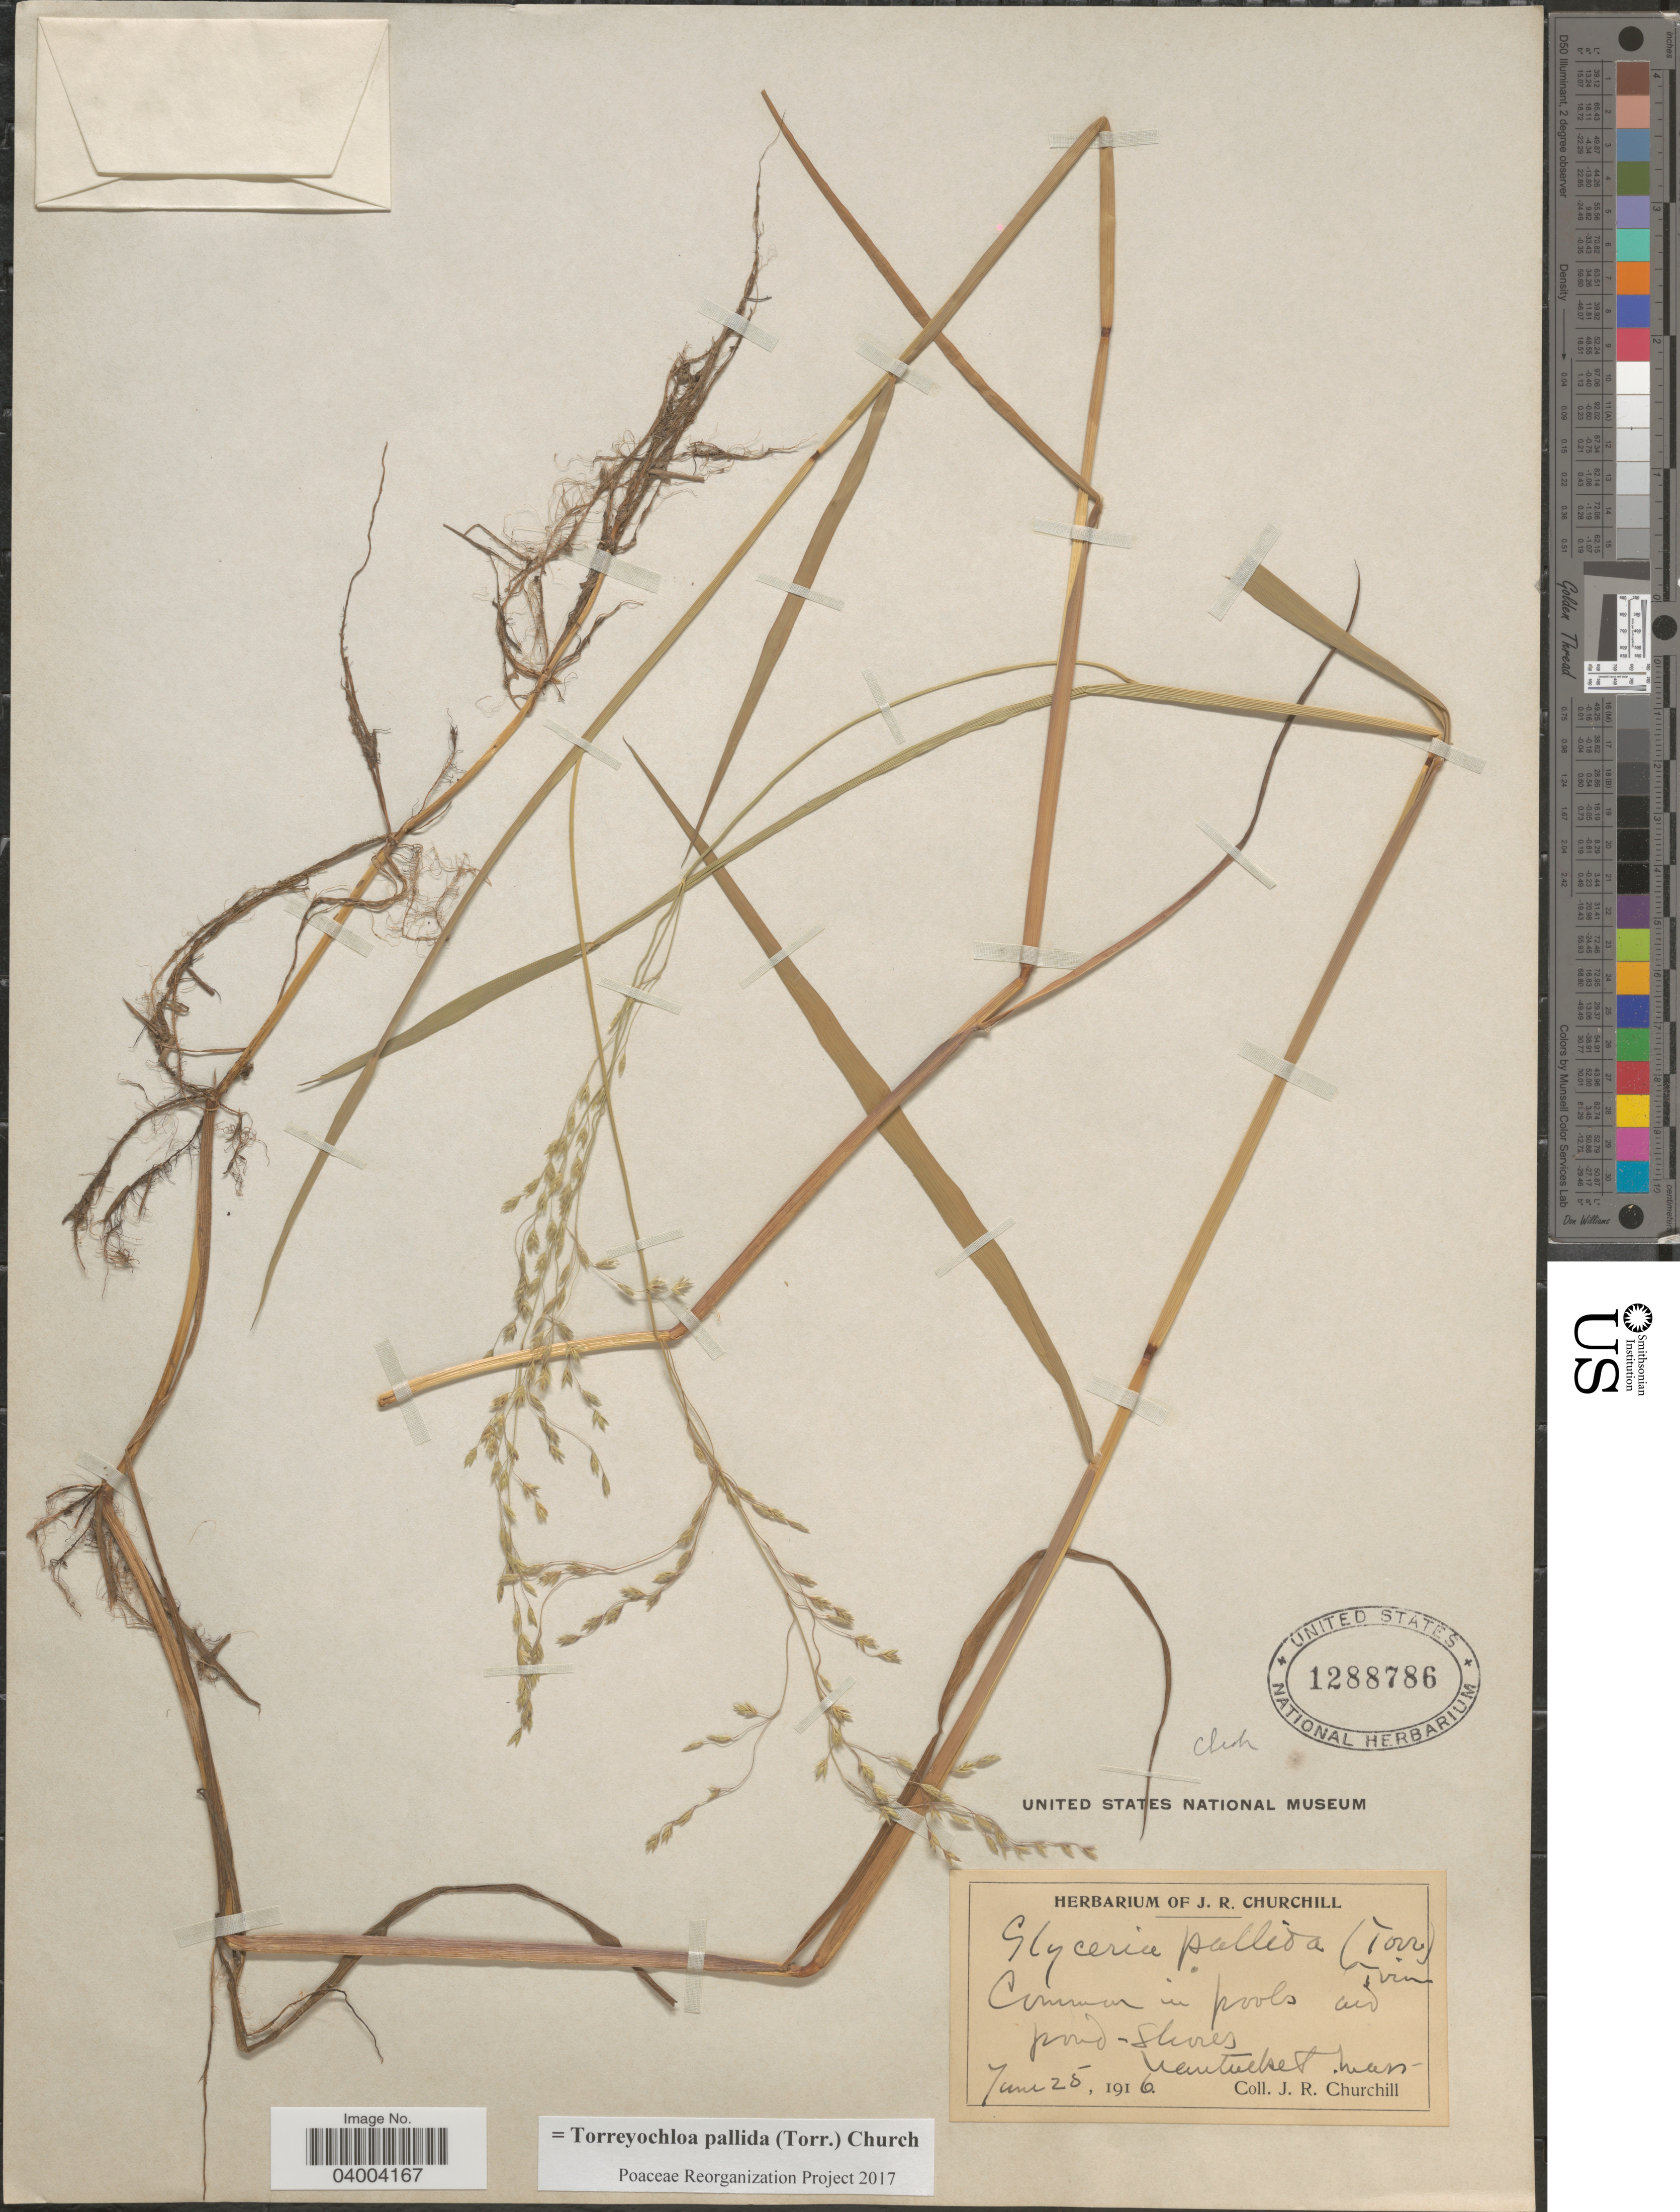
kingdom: Plantae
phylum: Tracheophyta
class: Liliopsida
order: Poales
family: Poaceae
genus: Torreyochloa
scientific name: Torreyochloa pallida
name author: (Torr.) G.L. Church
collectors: J. Churchill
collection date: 1916-06-25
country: United States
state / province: Massachusetts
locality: Shores Nantucket.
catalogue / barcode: US 1288786